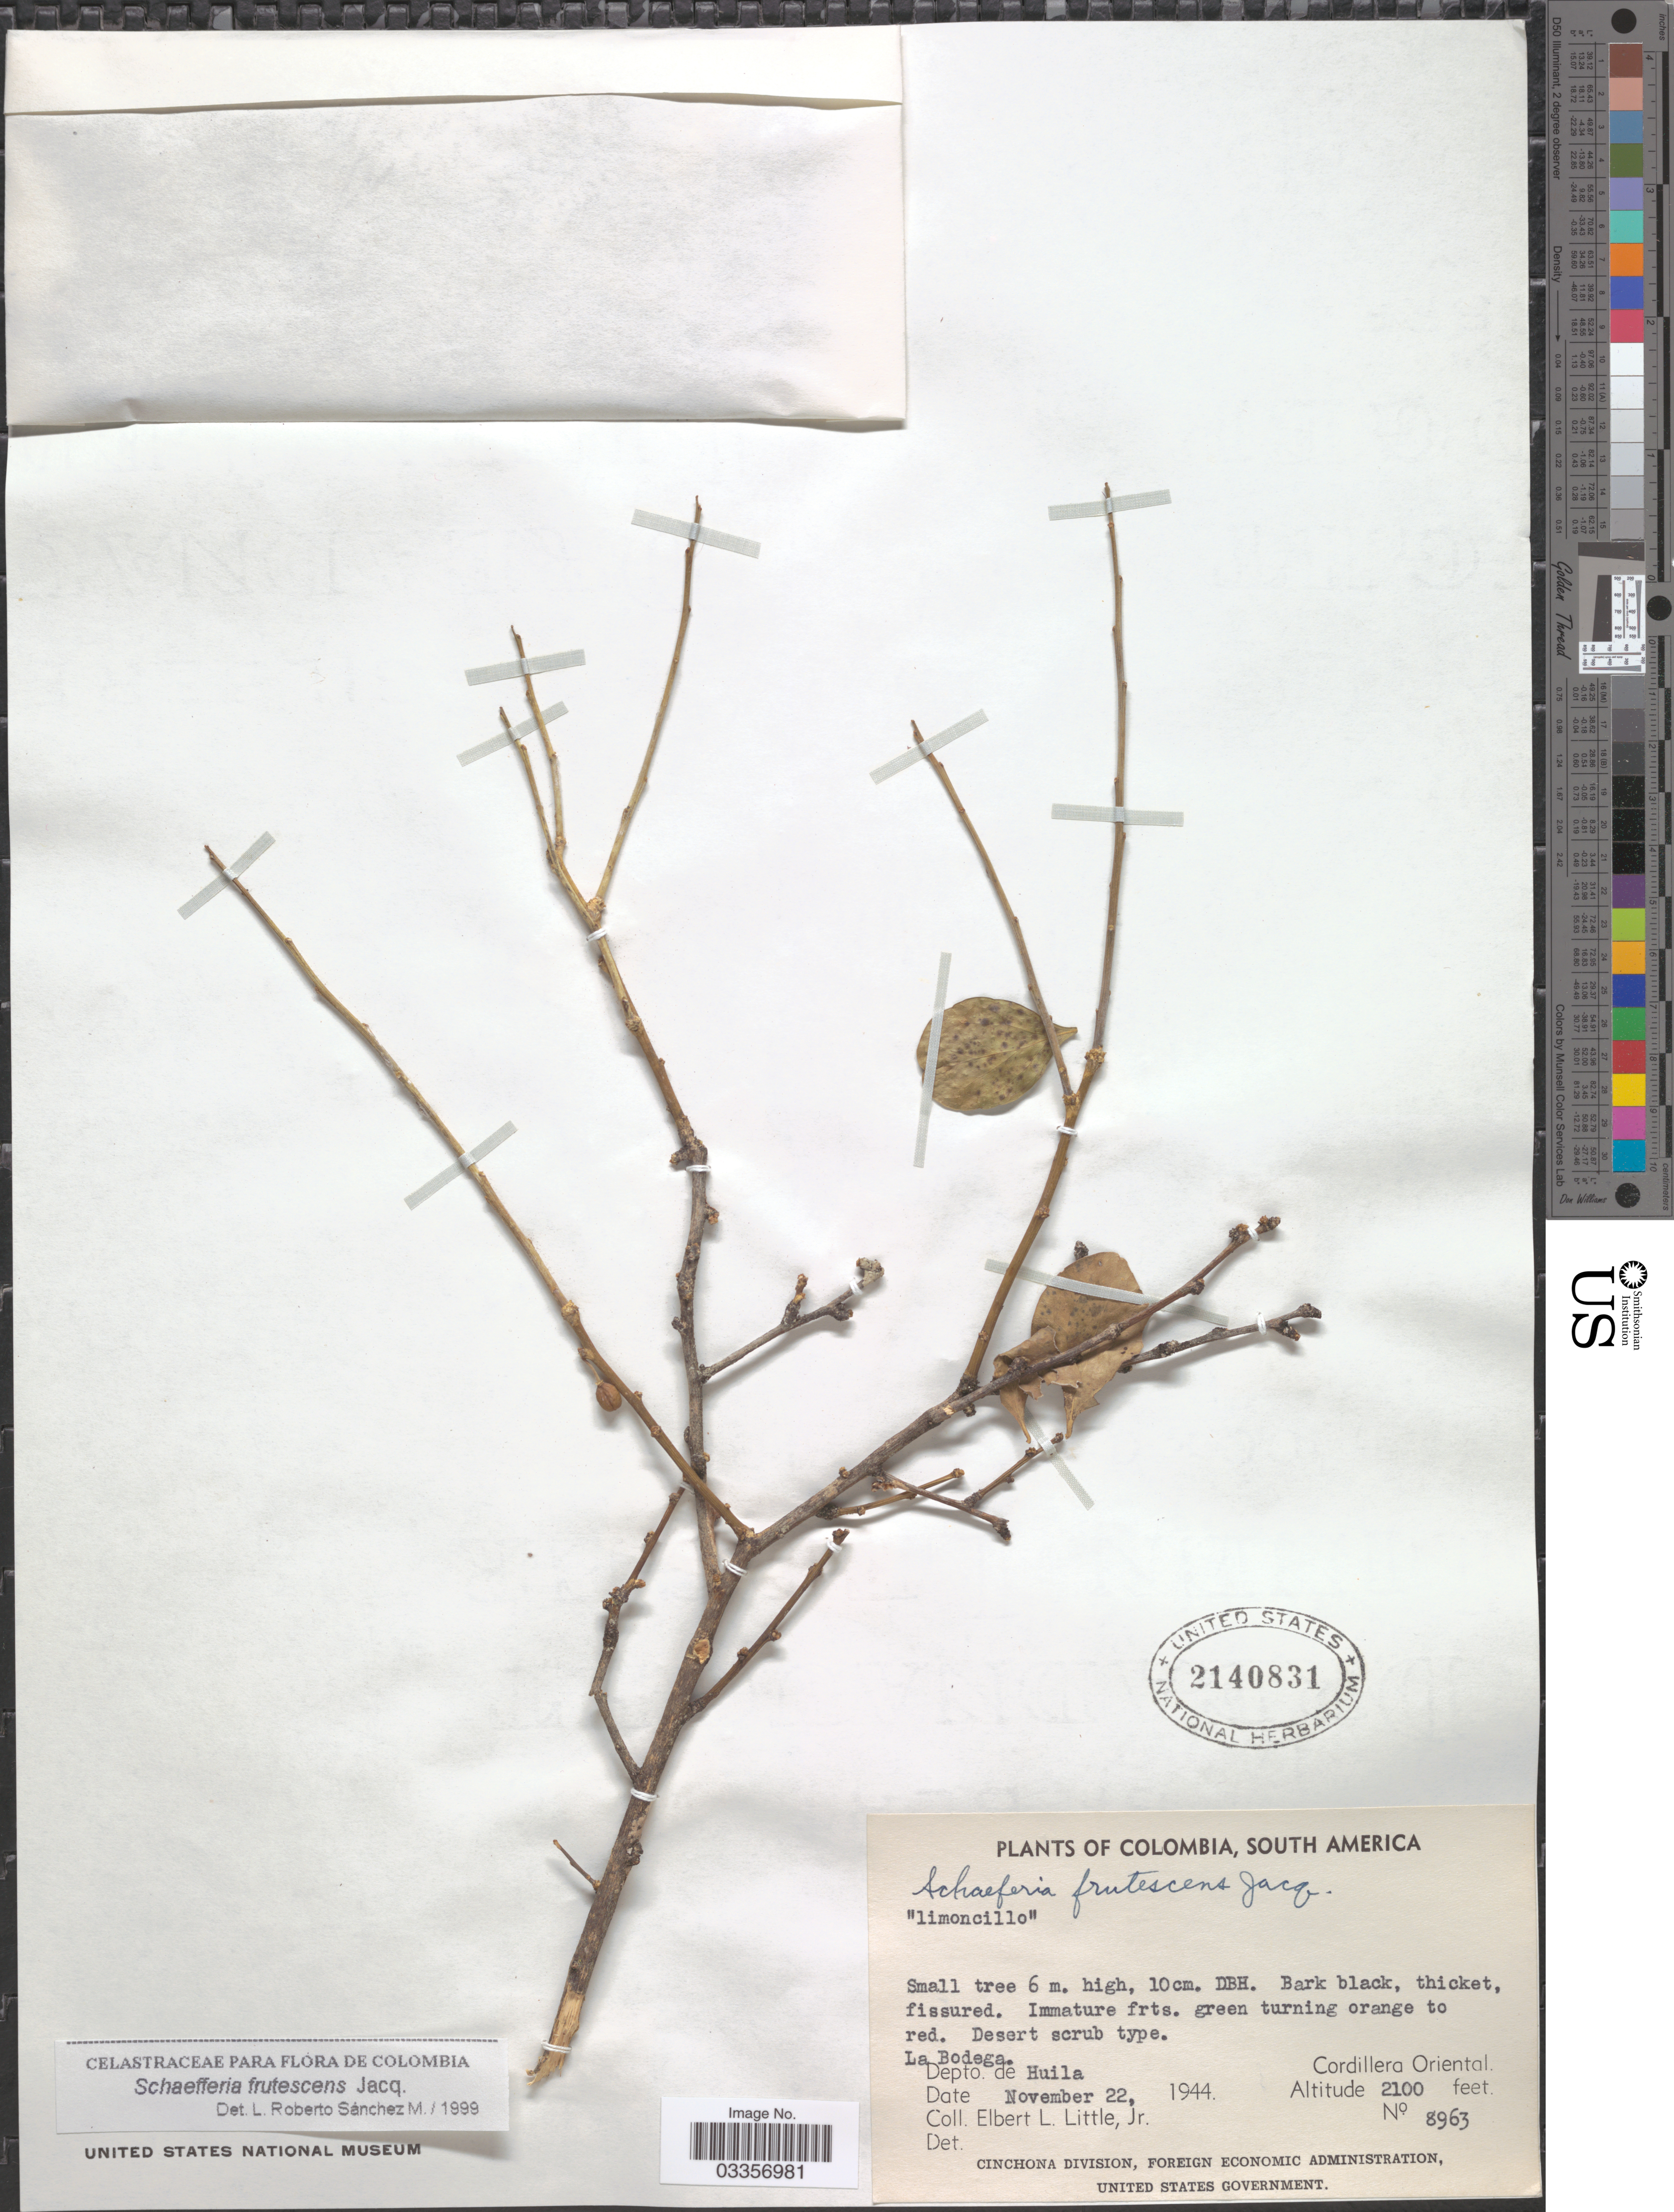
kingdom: Plantae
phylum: Tracheophyta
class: Magnoliopsida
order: Celastrales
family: Celastraceae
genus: Schaefferia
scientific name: Schaefferia frutescens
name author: Jacq.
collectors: E. L. Little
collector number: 8963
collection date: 1944-11-22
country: Colombia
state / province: Huila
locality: La Bodega. Depto. de Huila. Cordillera Oriental.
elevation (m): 640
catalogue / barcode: US 2140831